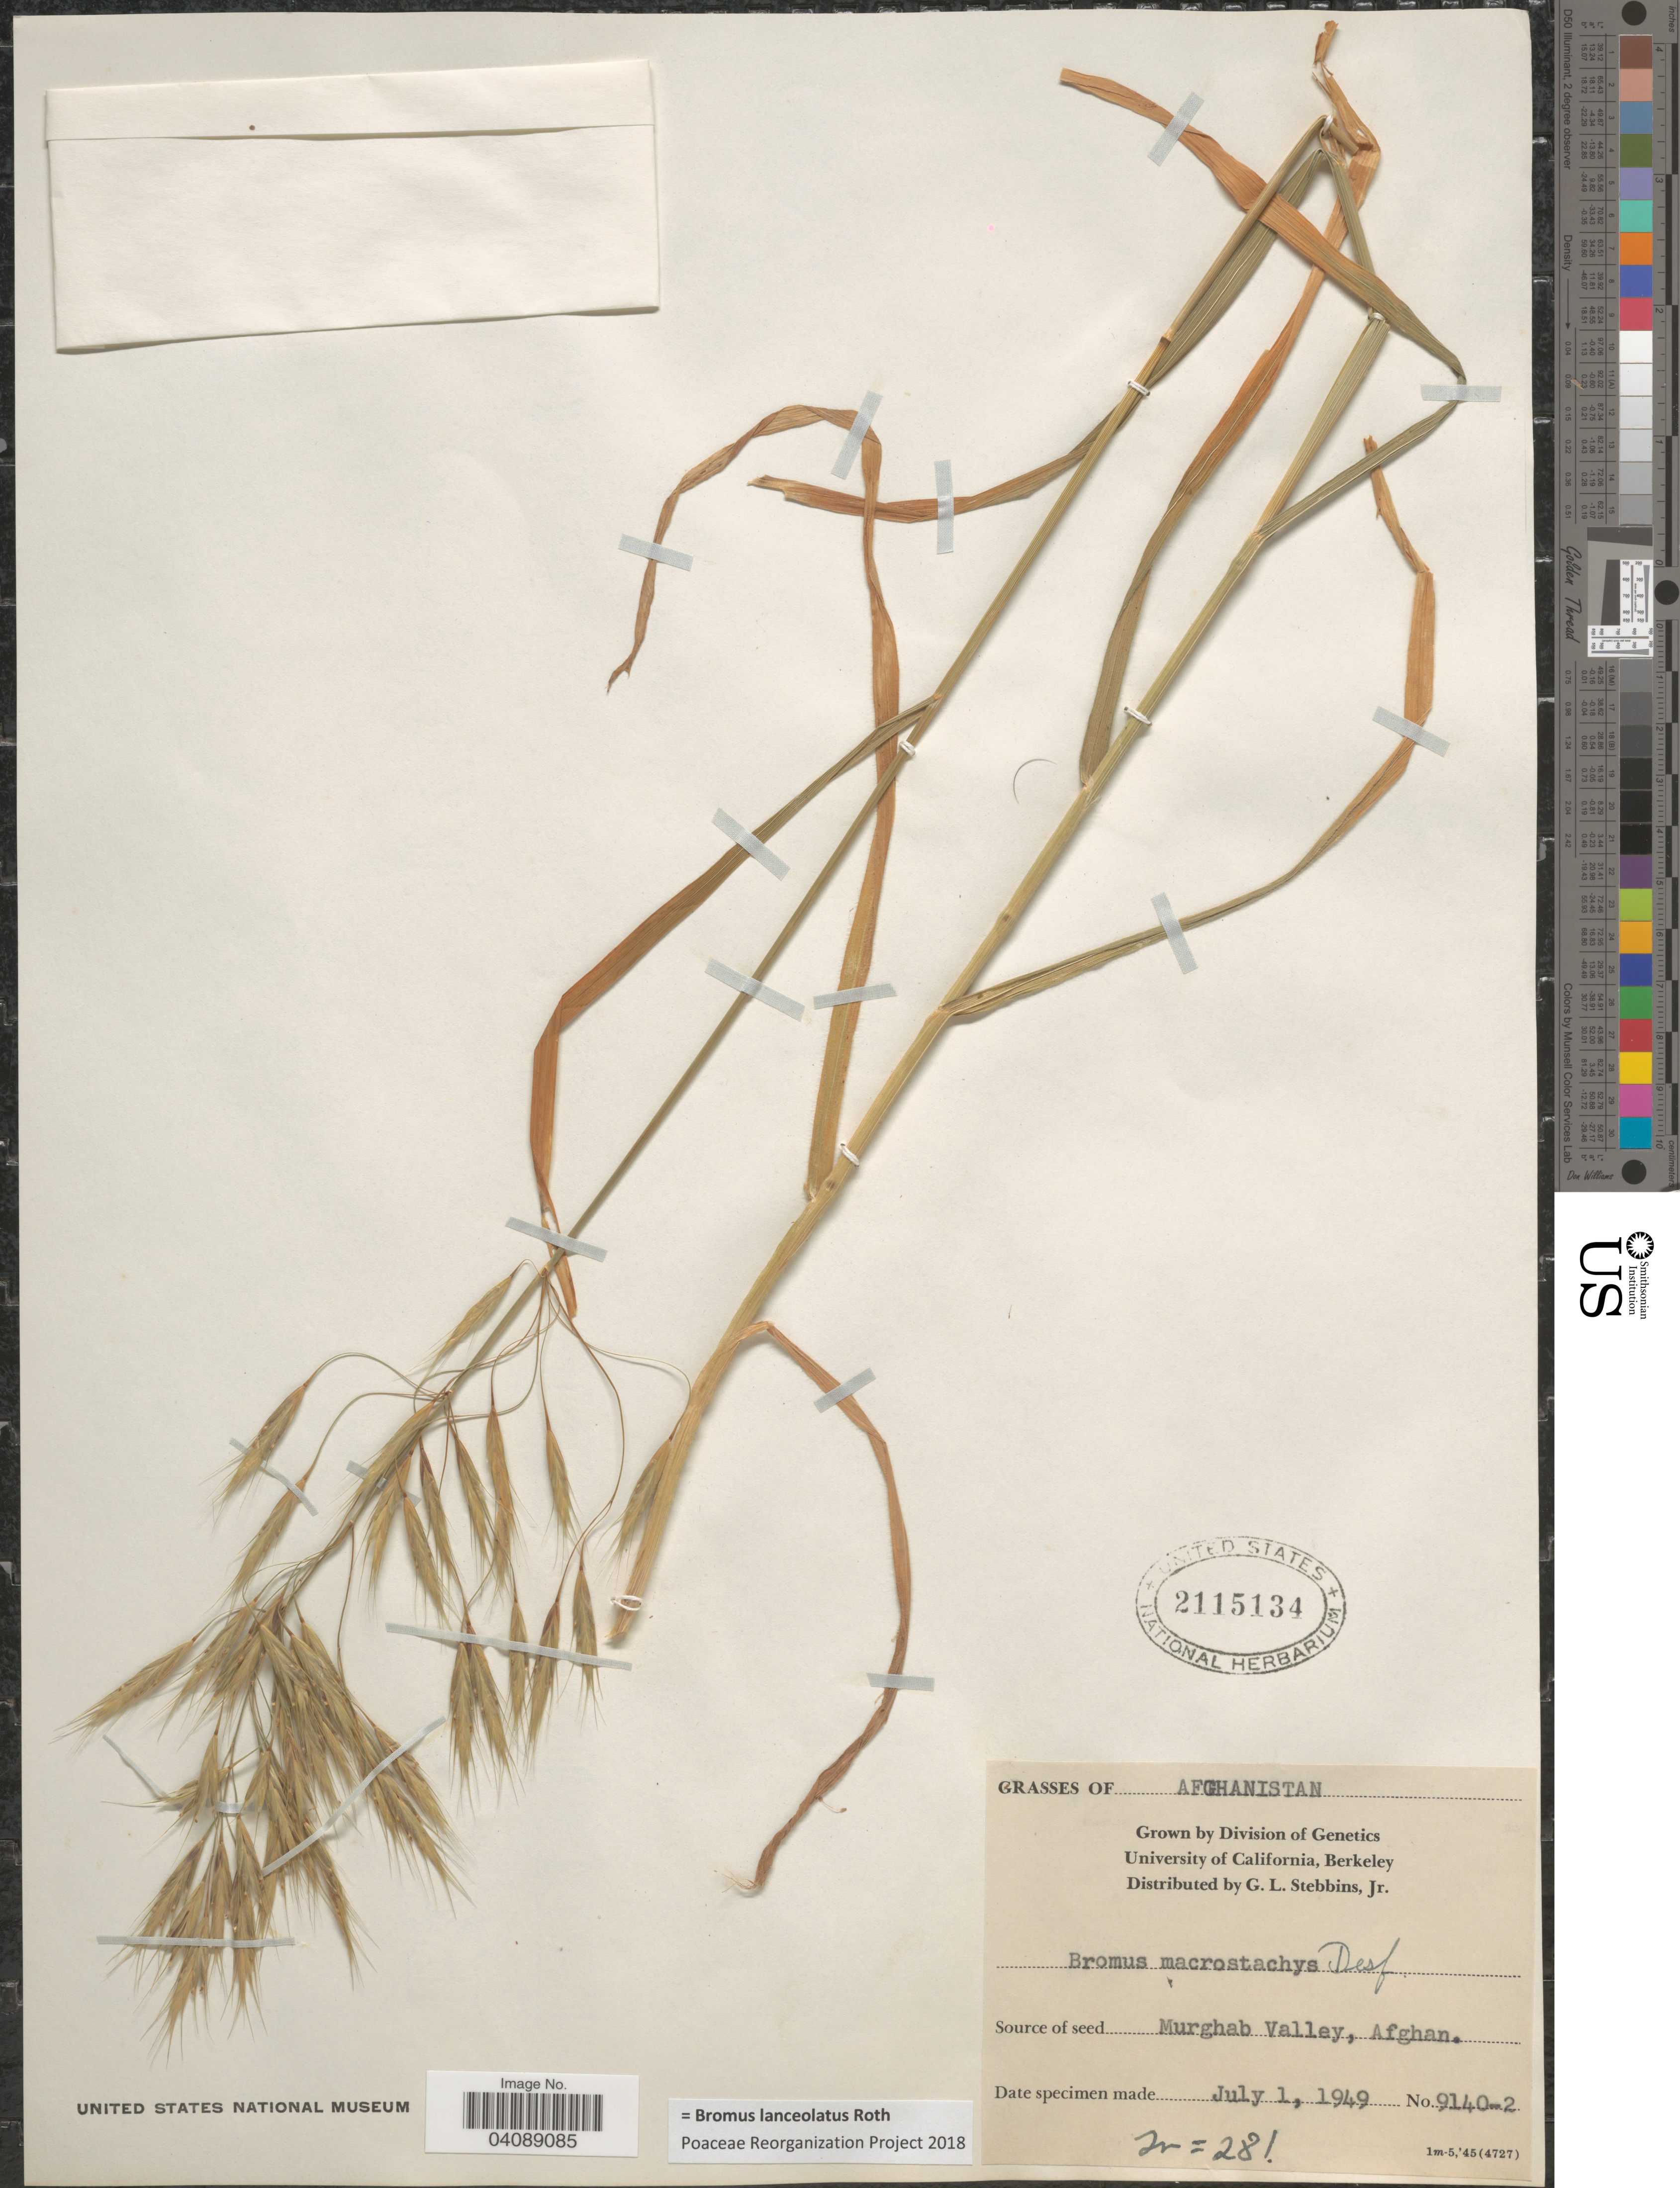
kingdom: Plantae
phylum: Tracheophyta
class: Liliopsida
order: Poales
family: Poaceae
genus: Bromus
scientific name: Bromus lanceolatus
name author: Roth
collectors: G. L. Stebbins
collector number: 9140-2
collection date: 1949-07-01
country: United States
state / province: California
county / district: Alameda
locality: University of California, Berkeley.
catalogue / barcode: US 2115134